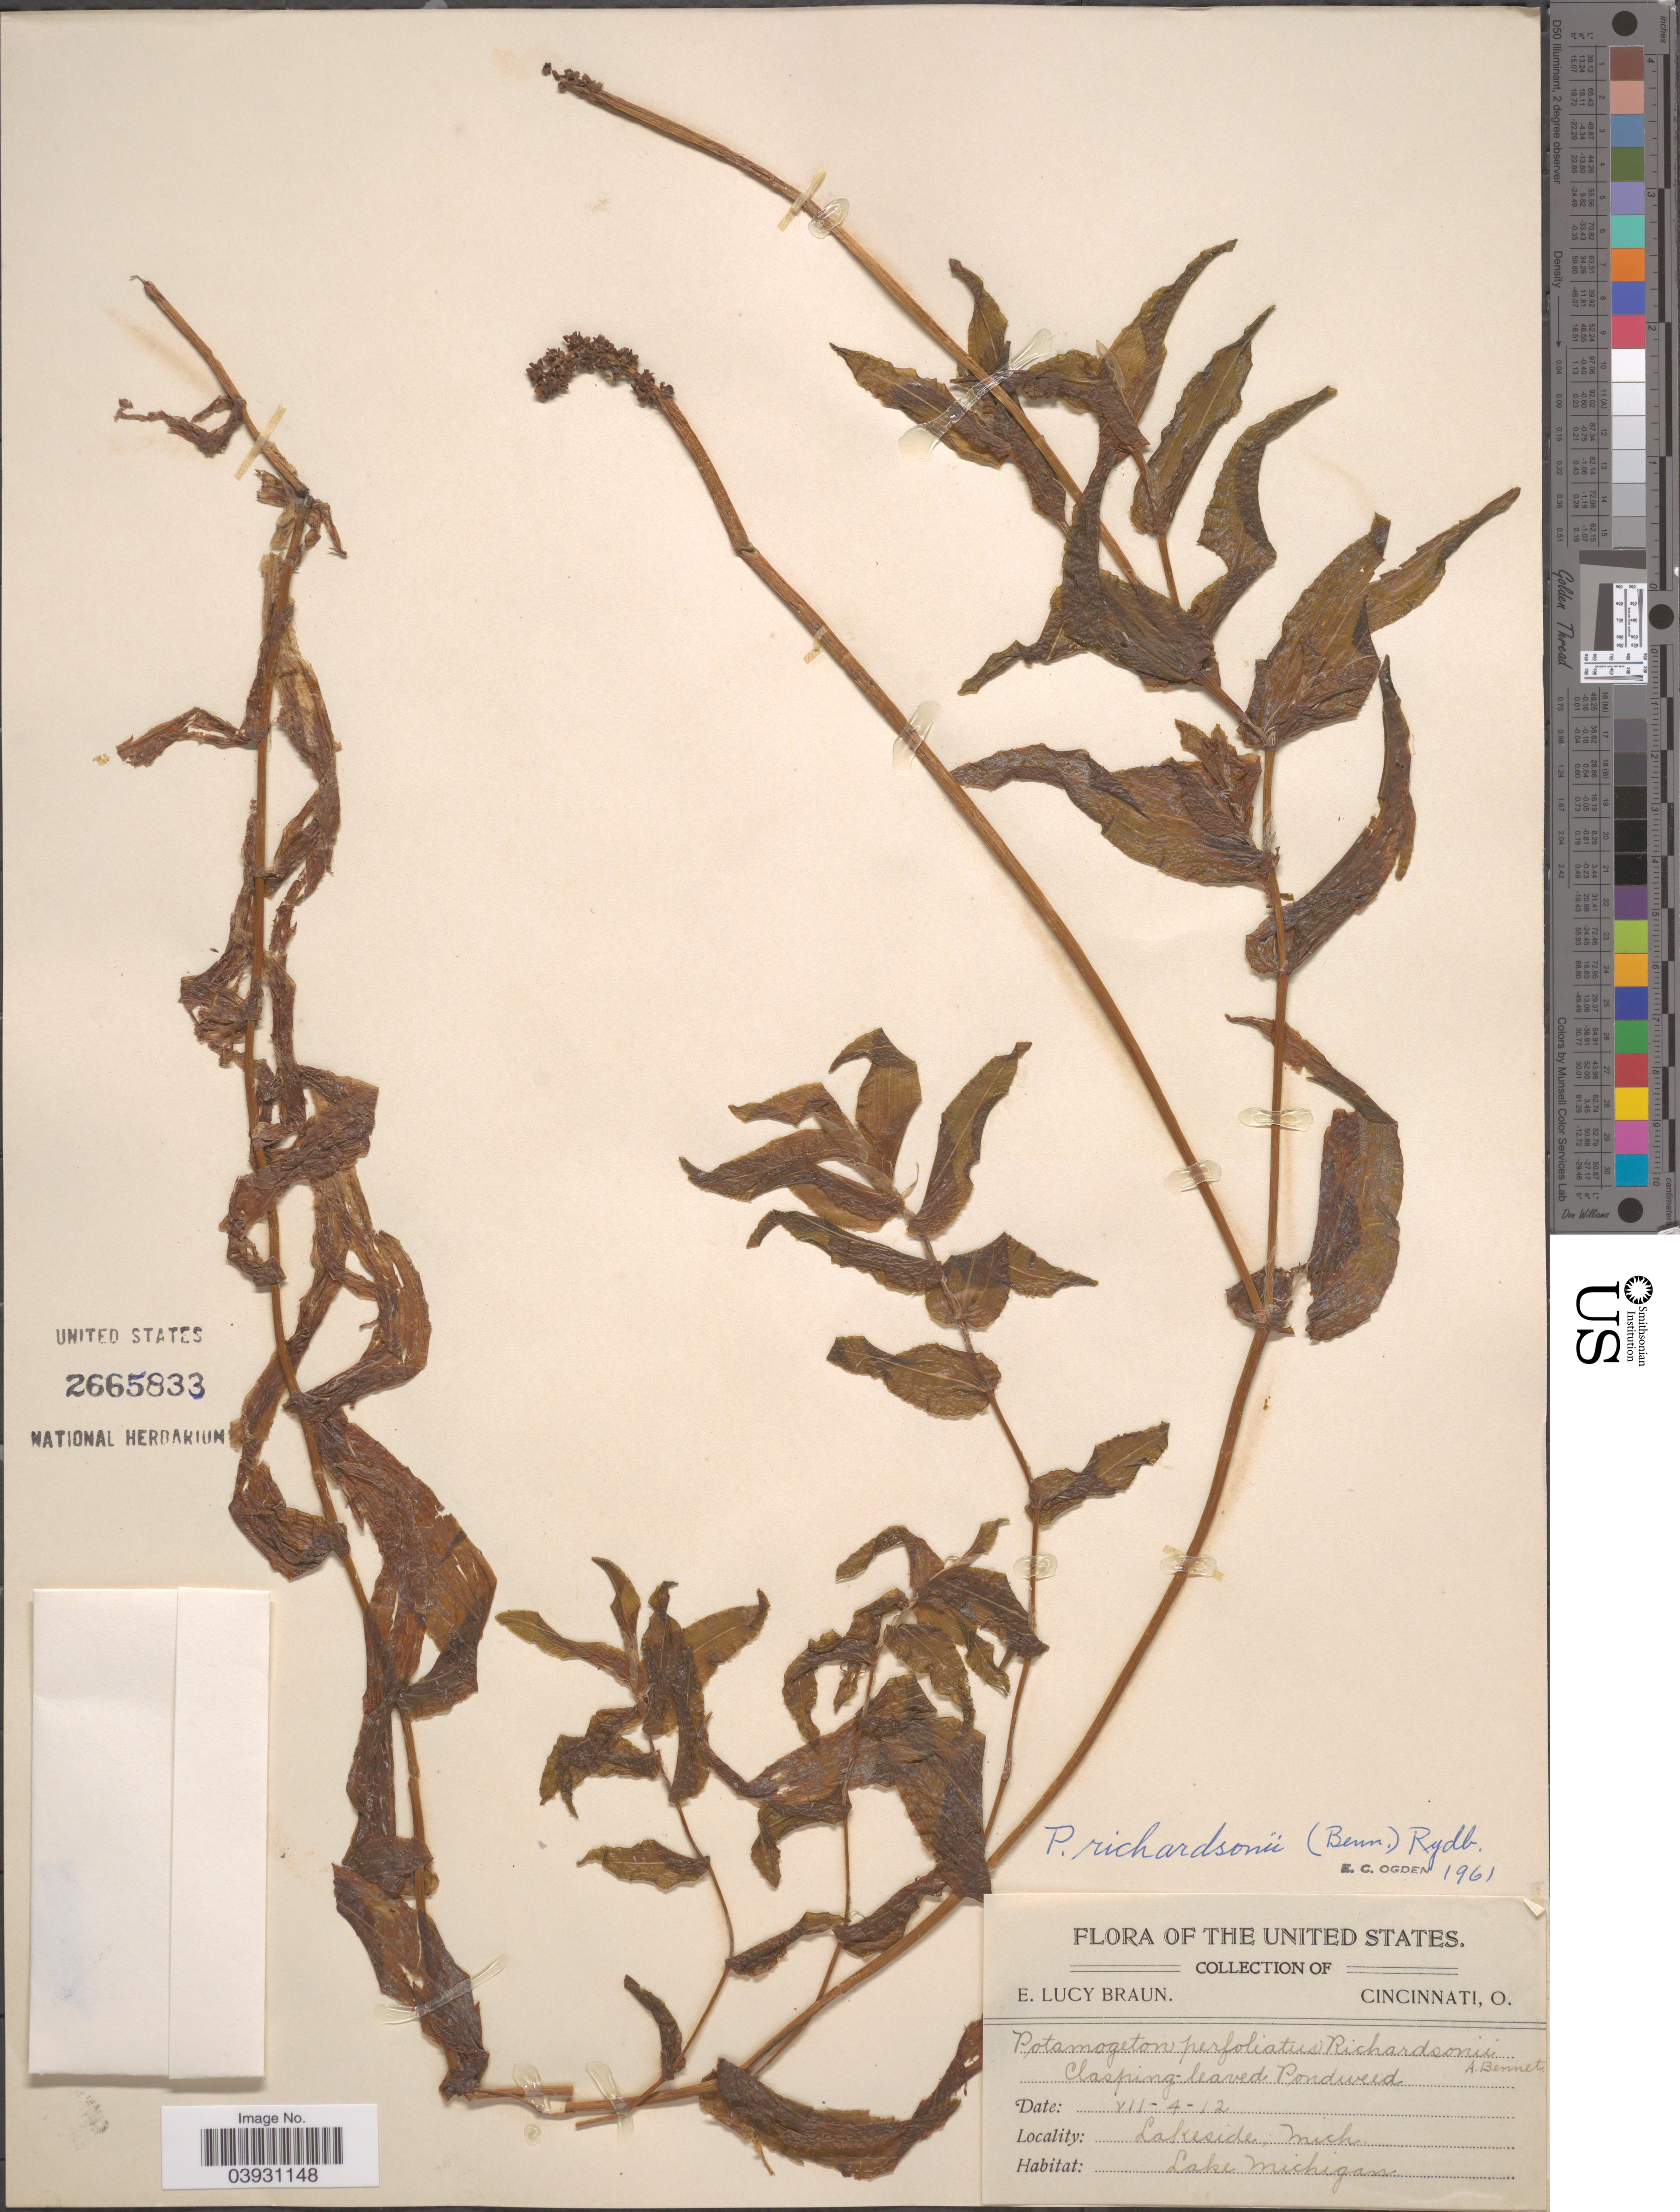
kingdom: Plantae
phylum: Tracheophyta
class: Liliopsida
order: Alismatales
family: Potamogetonaceae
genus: Potamogeton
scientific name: Potamogeton richardsonii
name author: (A.W. Benn.) Rydb.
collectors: E. L. Braun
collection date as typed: Transcribed d/m/y: 4/7/12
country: United States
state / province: Michigan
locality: Lakeside. Lake Michigan.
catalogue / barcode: US 2665833